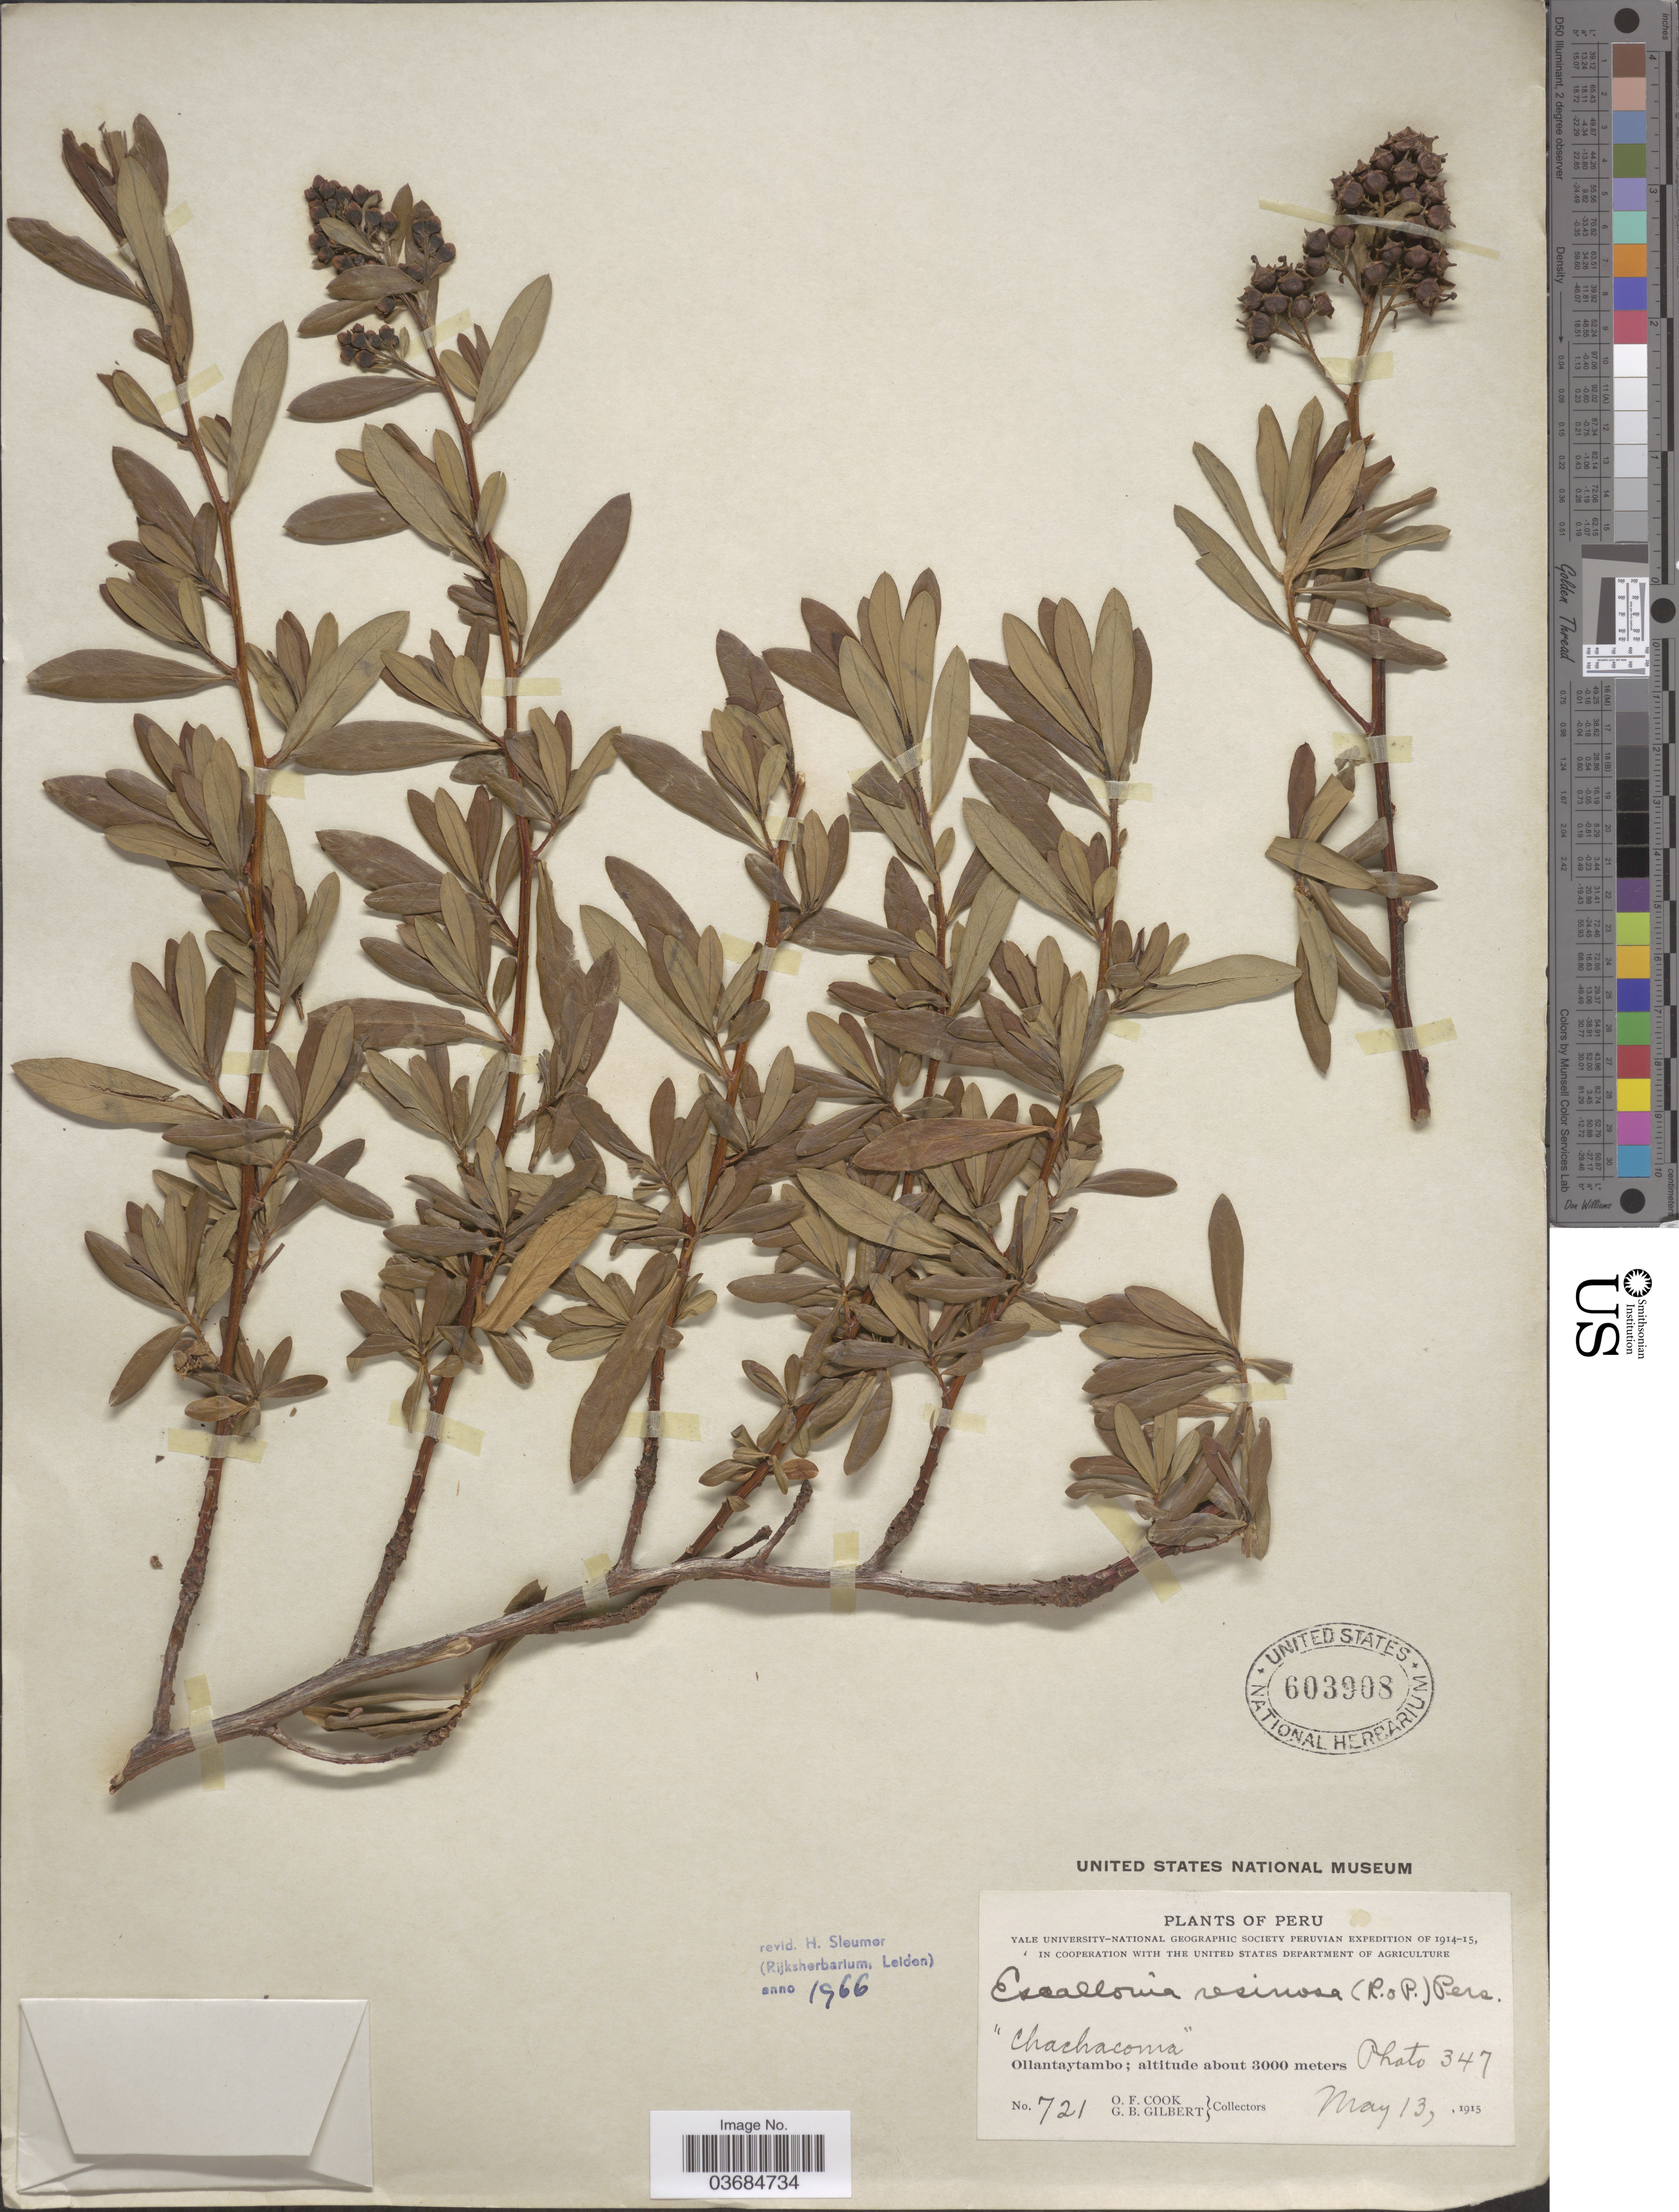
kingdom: Plantae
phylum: Tracheophyta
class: Magnoliopsida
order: Escalloniales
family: Escalloniaceae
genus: Escallonia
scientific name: Escallonia resinosa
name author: (Ruiz & Pav.) Pers.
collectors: O. F. Cook & G. B. Gilbert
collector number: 721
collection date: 1915-05-13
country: Peru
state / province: Cusco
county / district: Urubamba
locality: Ollantaytambo.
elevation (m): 3000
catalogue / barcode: US 603908